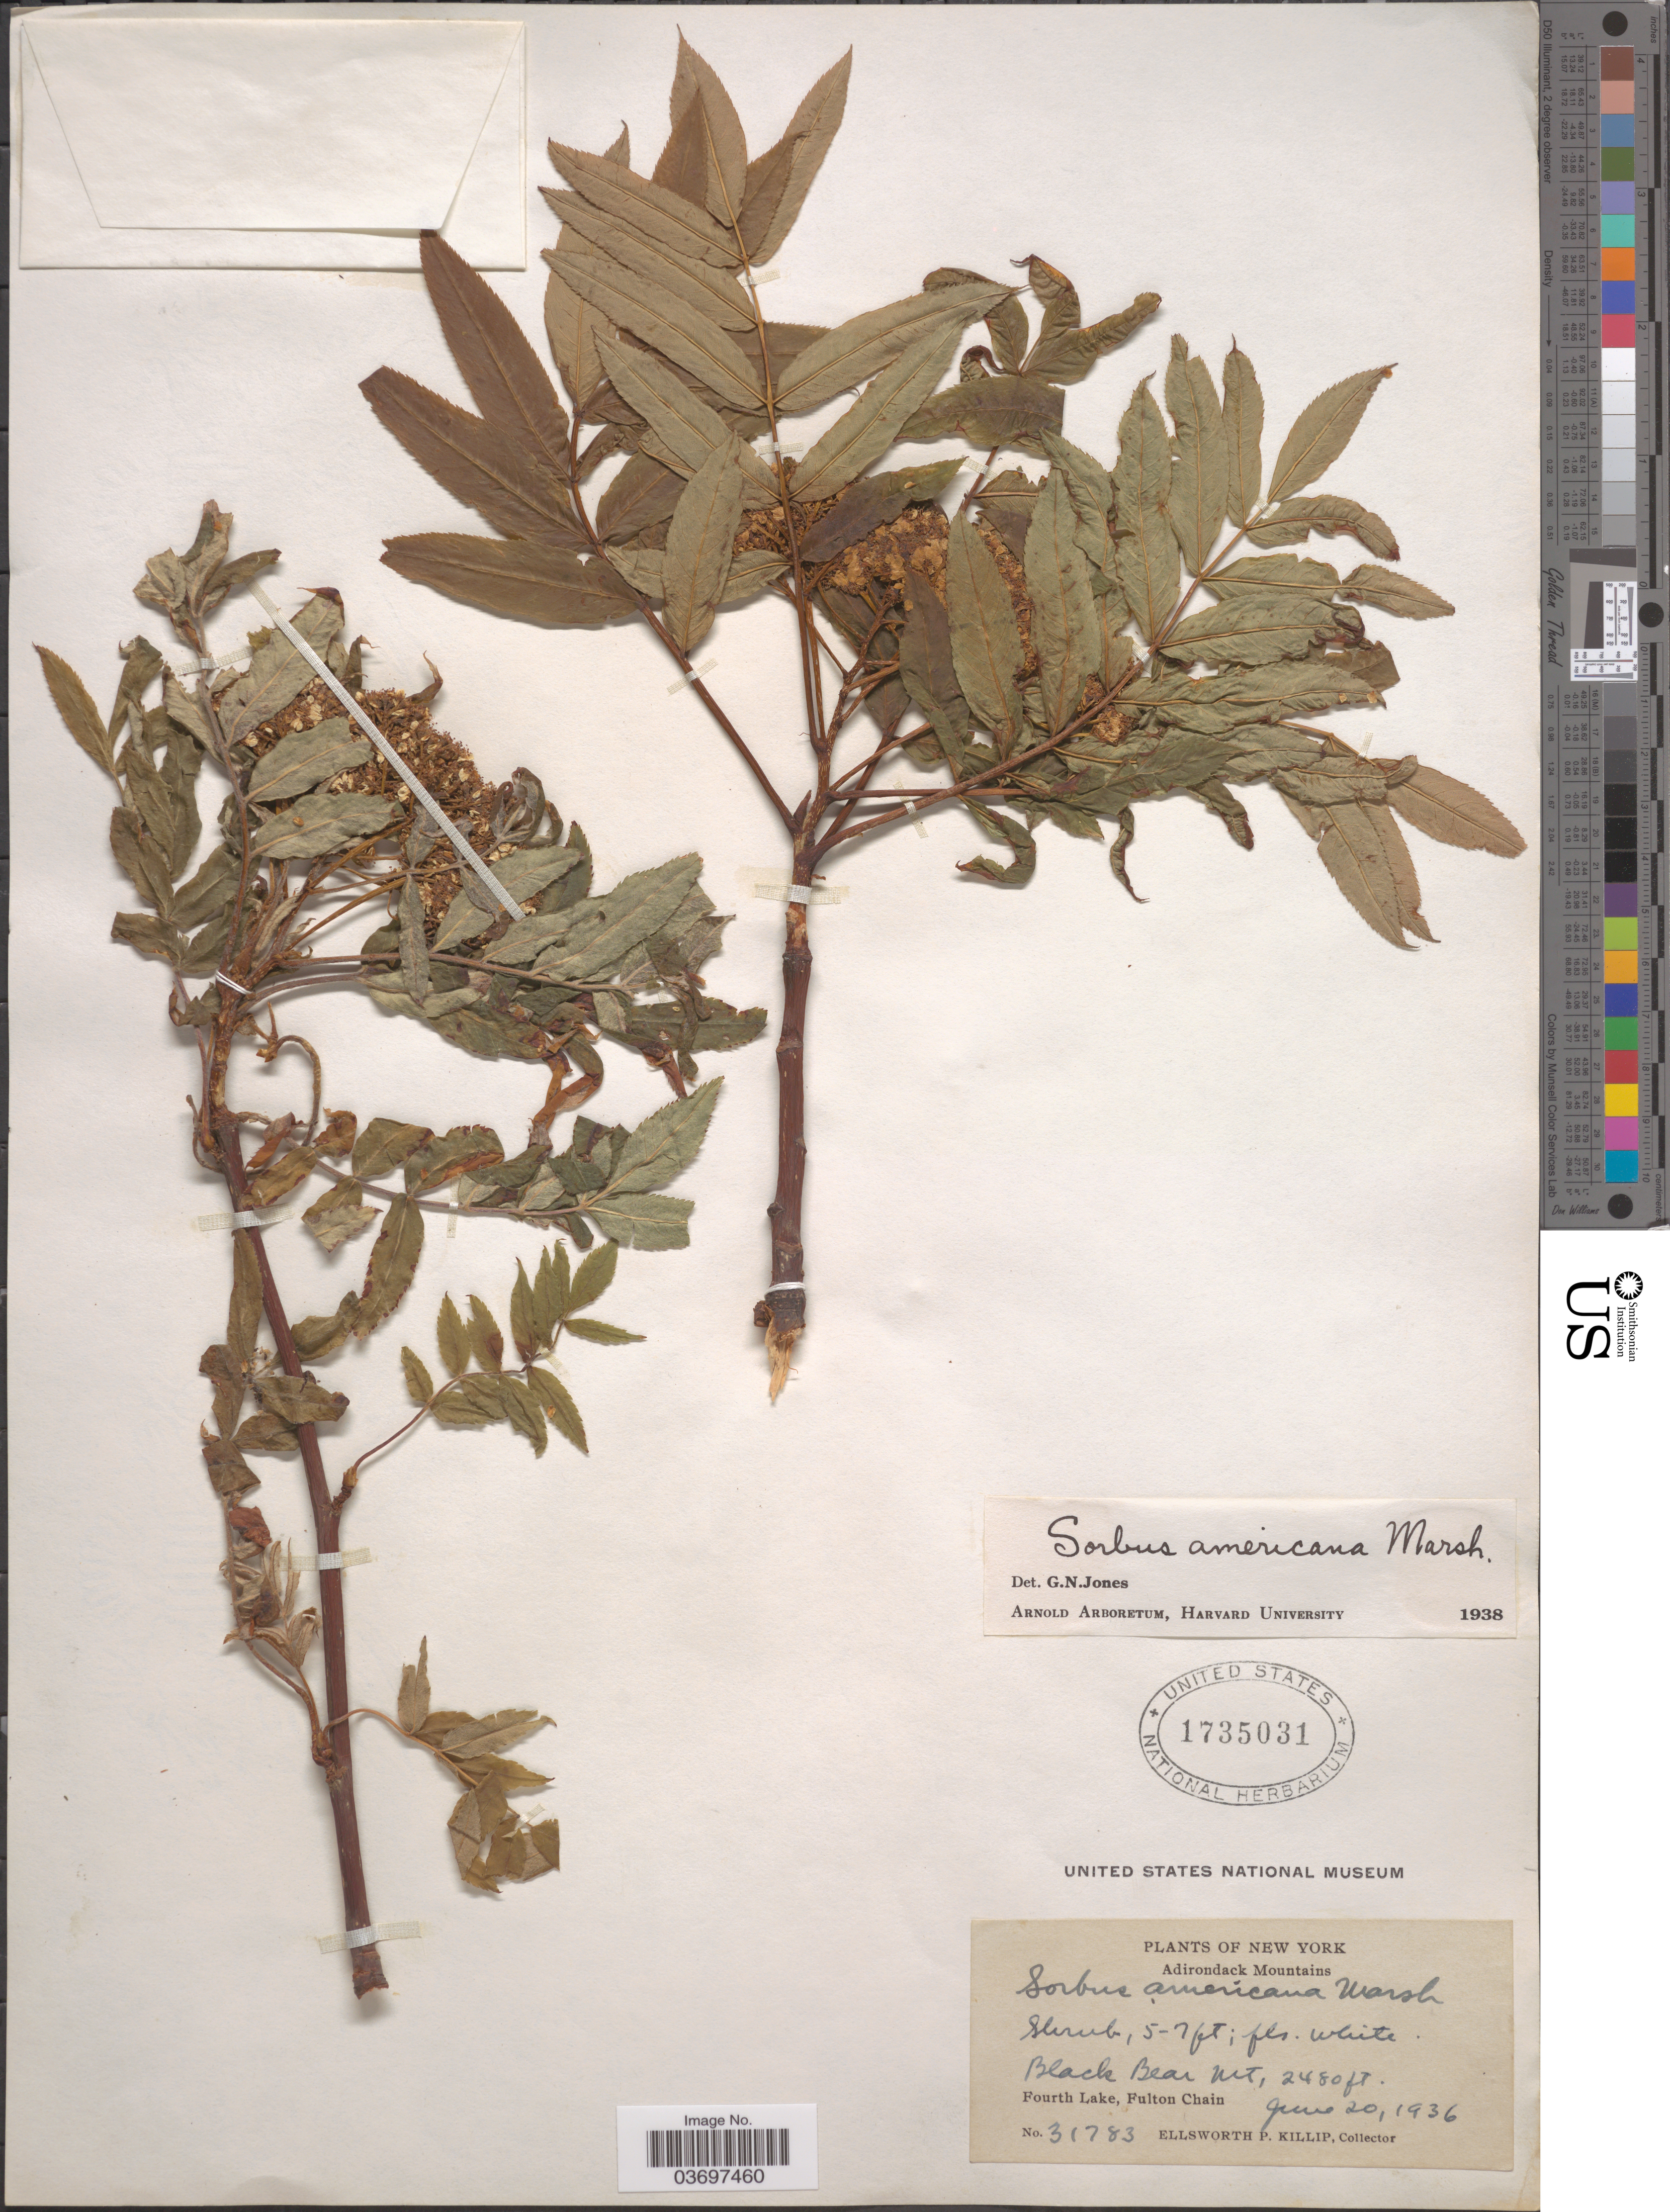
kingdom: Plantae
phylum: Tracheophyta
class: Magnoliopsida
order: Rosales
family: Rosaceae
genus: Sorbus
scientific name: Sorbus americana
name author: Marshall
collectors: E. P. Killip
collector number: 31783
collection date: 1936-06-20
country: United States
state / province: New York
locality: Adirondack Mountains. Black Bear Mt. Fourth Lake, Fulton Chain.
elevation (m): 756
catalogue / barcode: US 1735031